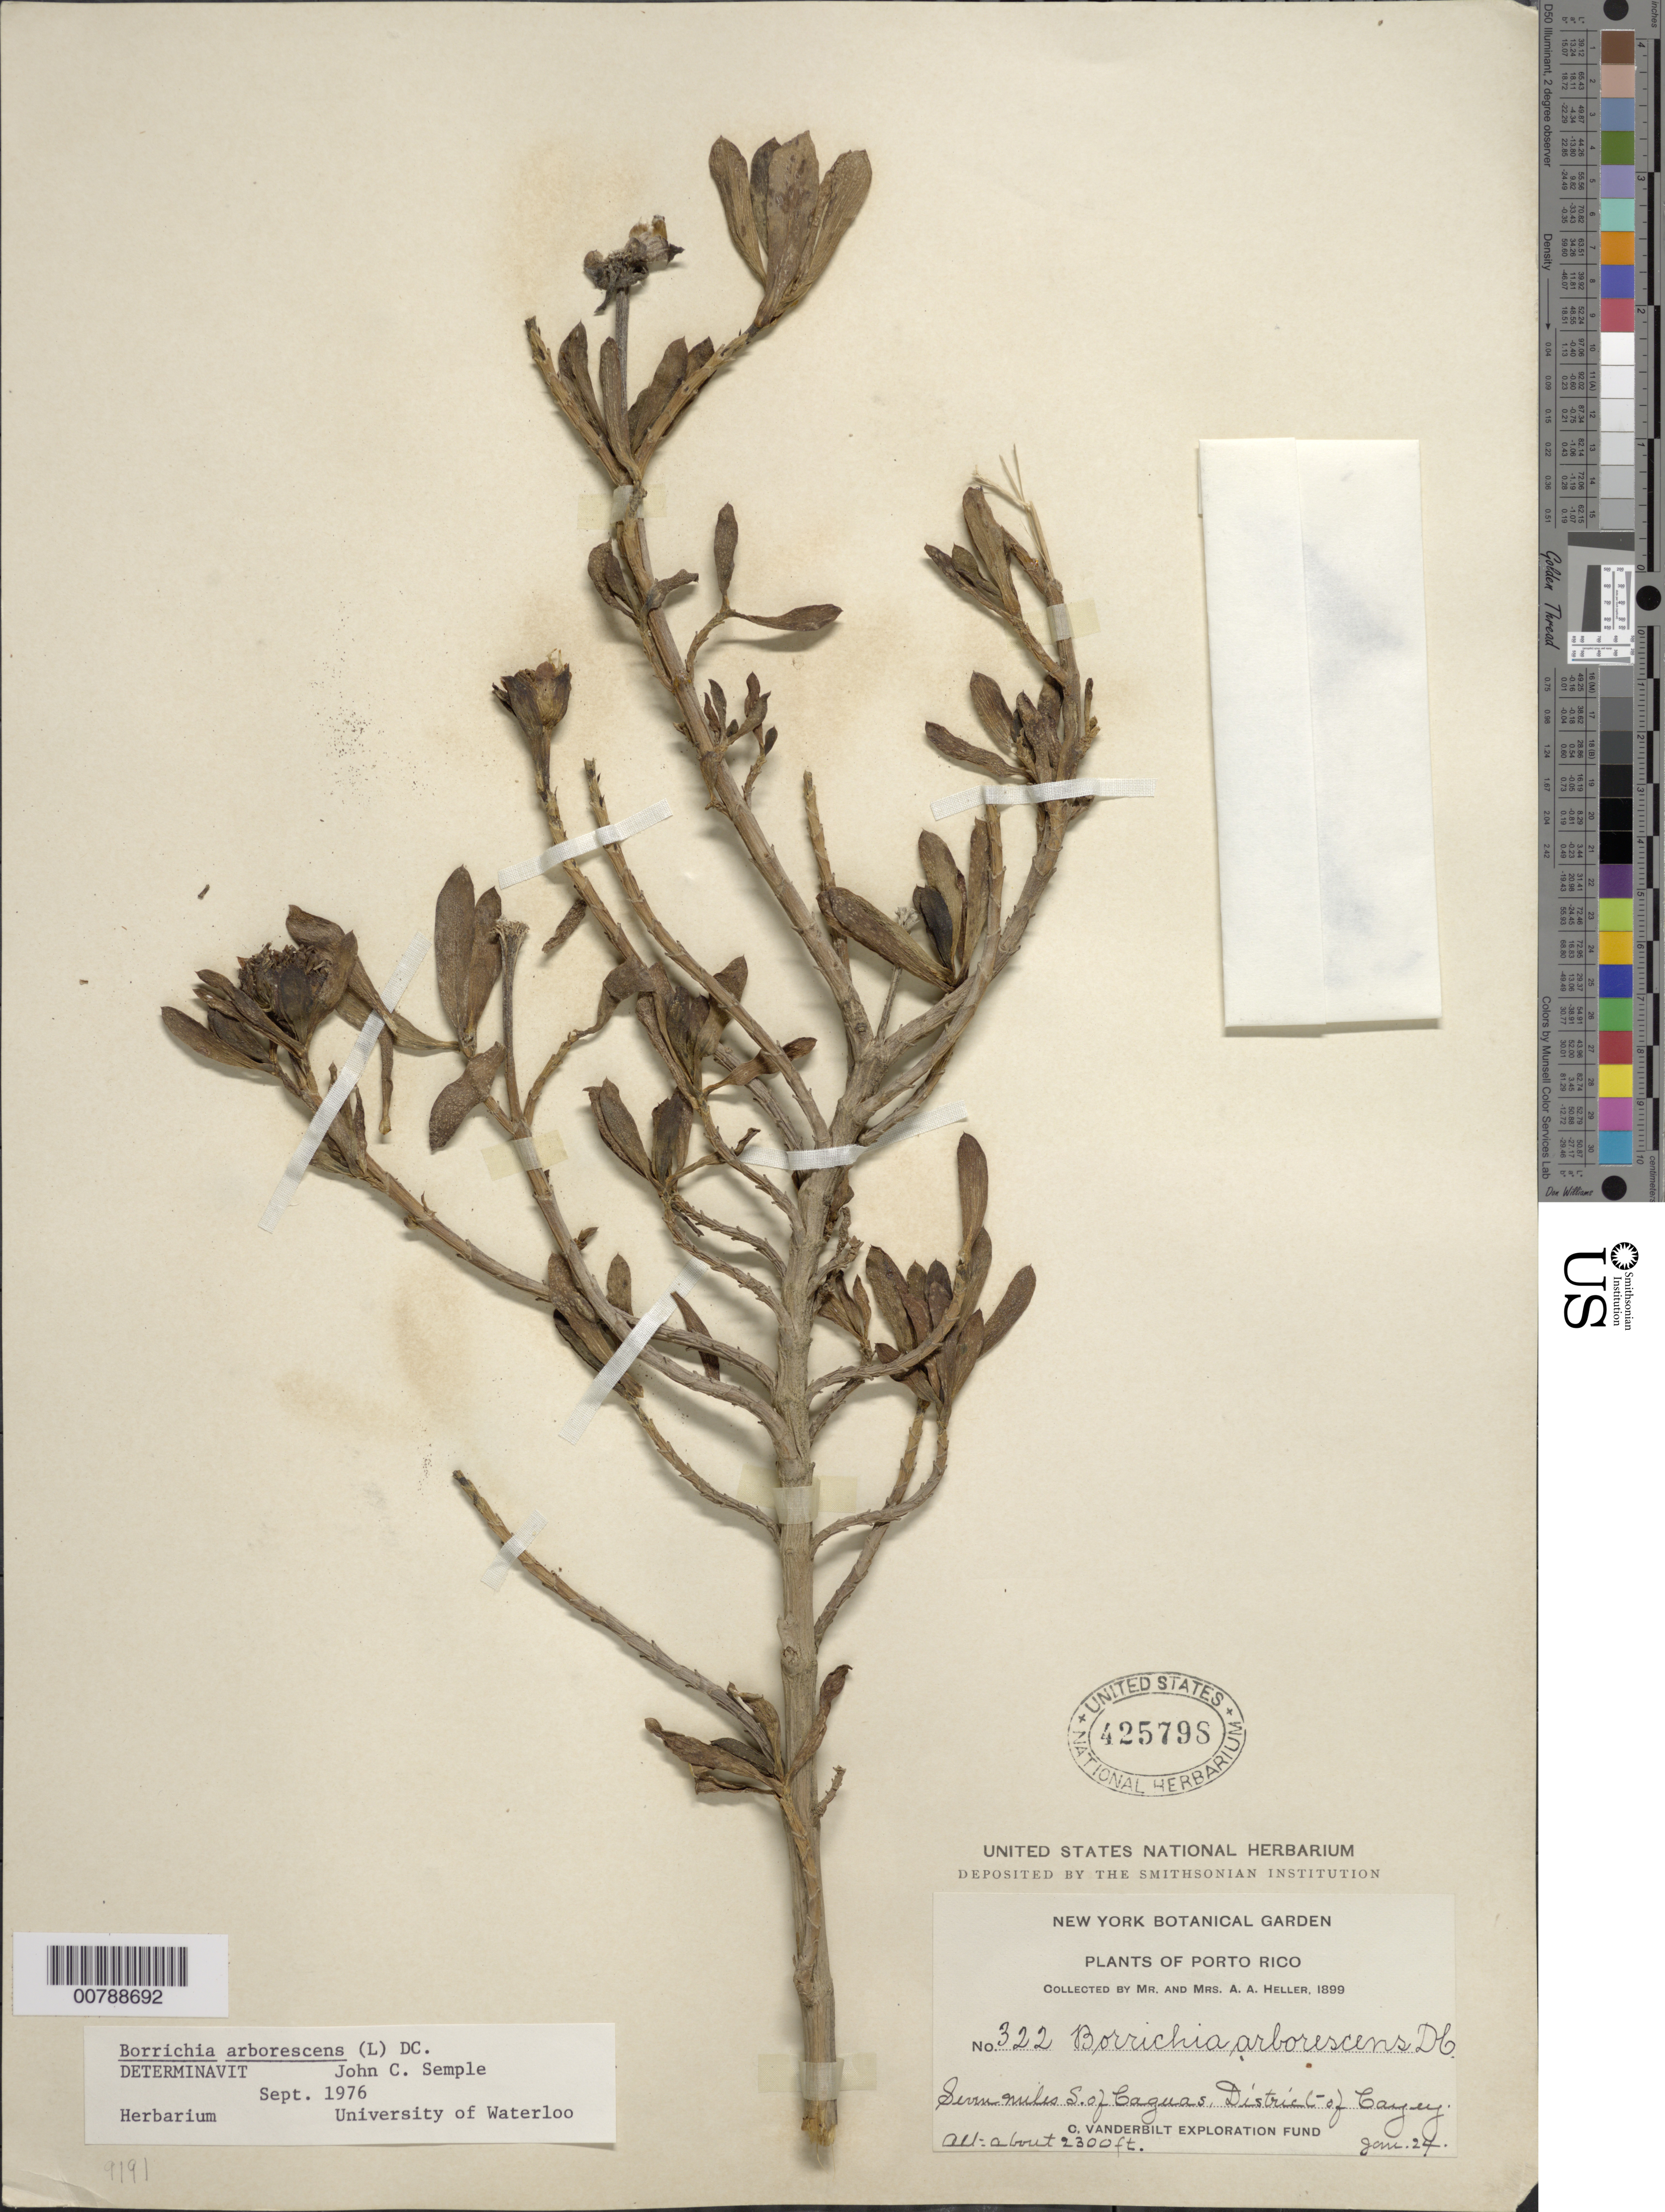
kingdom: Plantae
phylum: Tracheophyta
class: Magnoliopsida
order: Asterales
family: Asteraceae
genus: Borrichia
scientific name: Borrichia arborescens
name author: (L.) DC.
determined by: Semple, J. C.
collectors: A. A. Heller & E. G. Heller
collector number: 322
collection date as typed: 24 Jan 1899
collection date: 1899-01-24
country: Puerto Rico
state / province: Caguas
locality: Seven miles S of Caguas. District of Cayey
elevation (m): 701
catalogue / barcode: US 425798